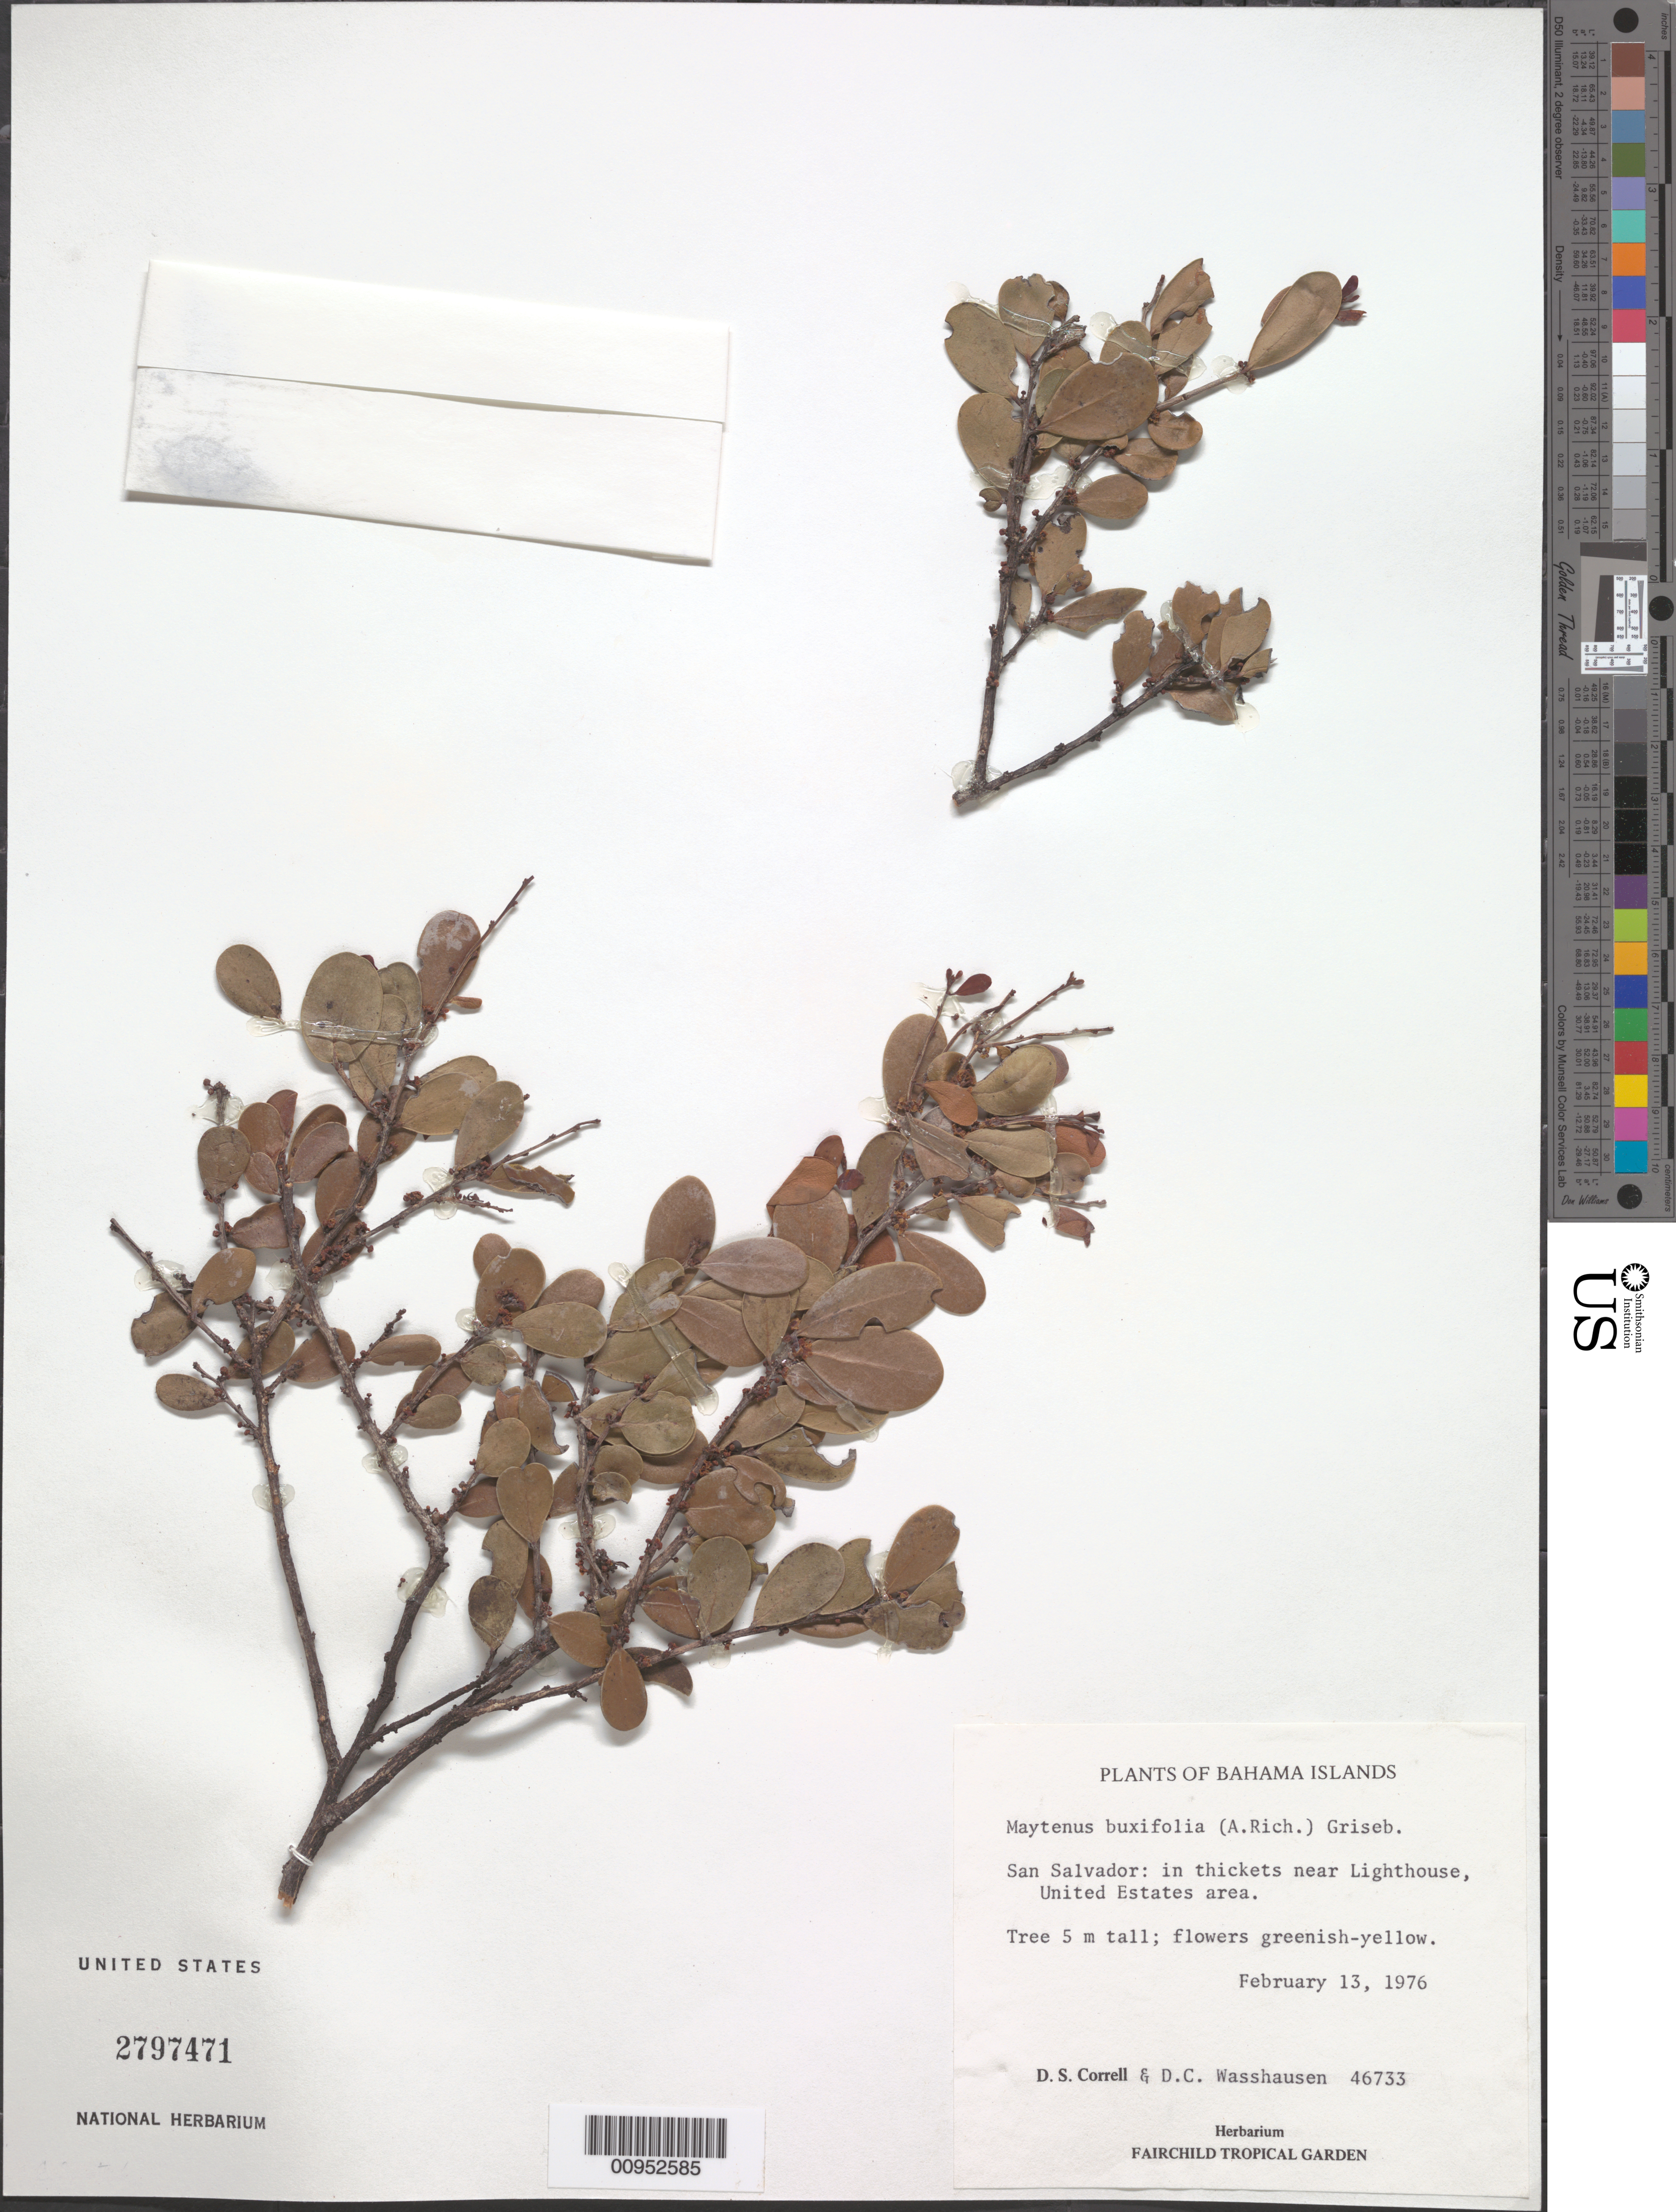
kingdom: Plantae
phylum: Tracheophyta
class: Magnoliopsida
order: Celastrales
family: Celastraceae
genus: Maytenus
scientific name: Maytenus buxifolia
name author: (A. Rich.) Griseb.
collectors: D. S. Correll & D. C. Wasshausen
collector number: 46733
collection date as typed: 13 Feb 1976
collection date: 1976-02-13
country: Bahamas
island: San Salvador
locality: Near lighthouse, United Estates area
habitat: In thickets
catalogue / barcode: US 2797471